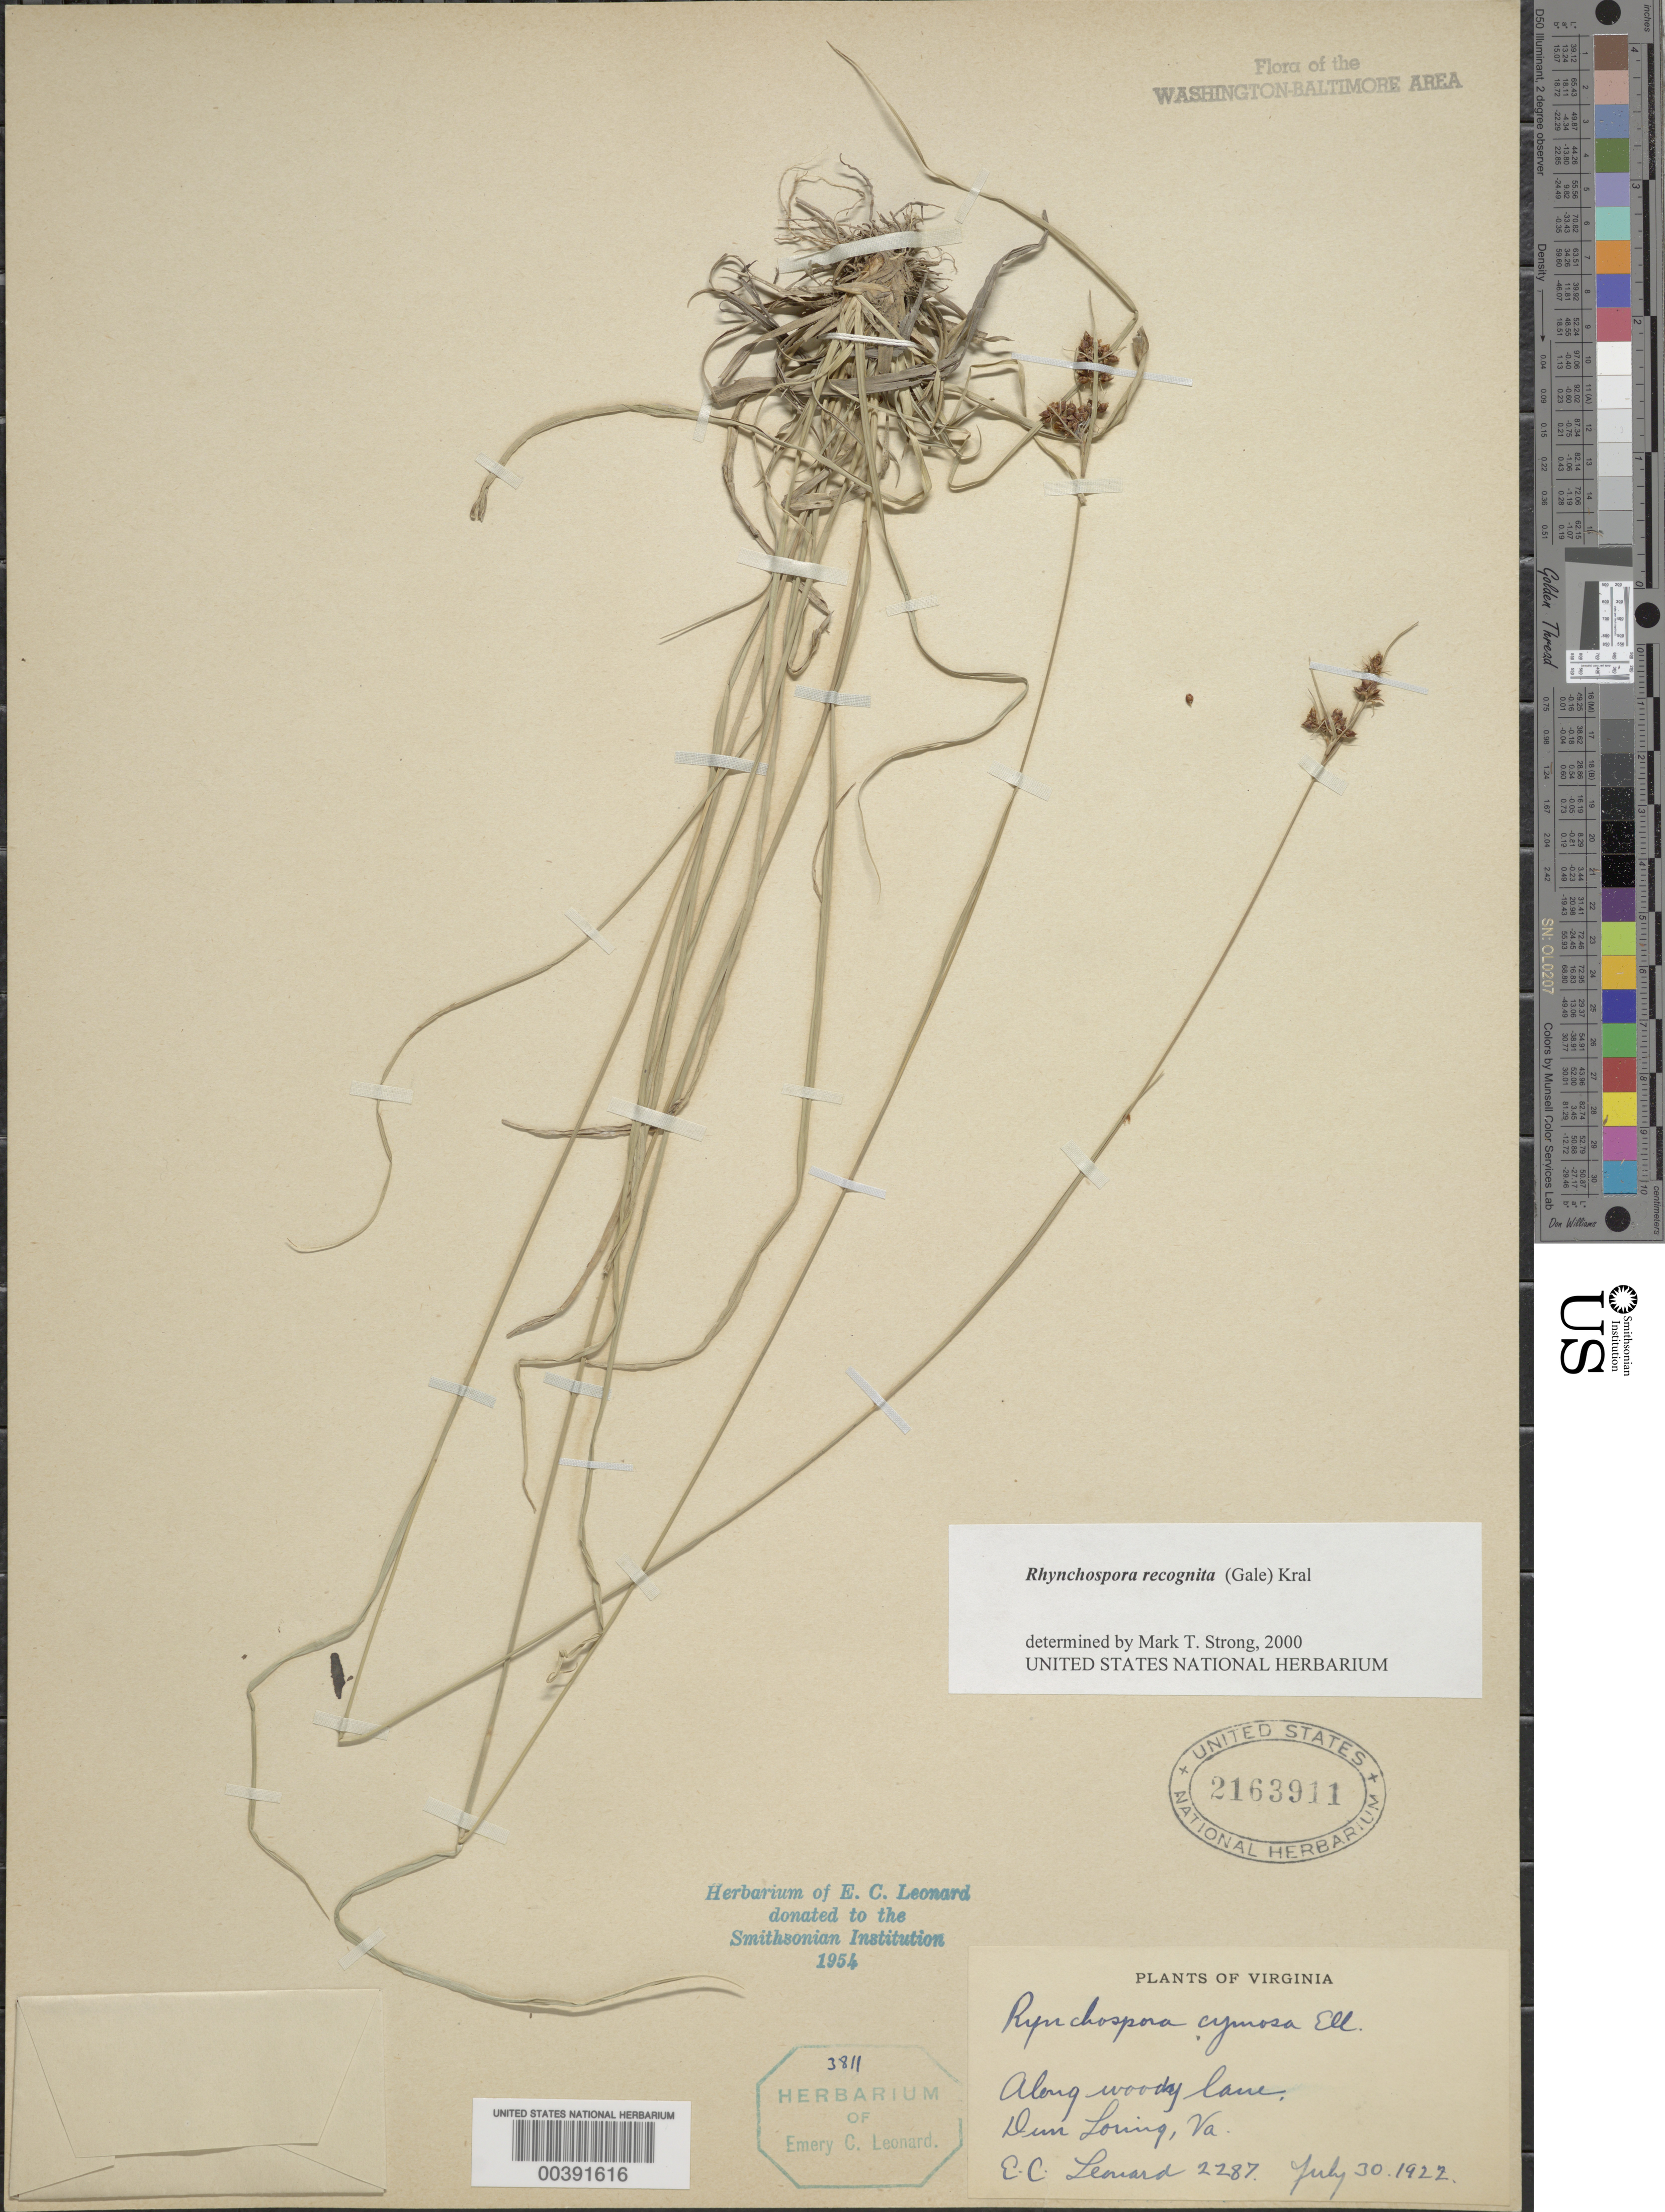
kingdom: Plantae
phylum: Tracheophyta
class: Liliopsida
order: Poales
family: Cyperaceae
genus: Rhynchospora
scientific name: Rhynchospora recognita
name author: (Gale) Kral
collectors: E. C. Leonard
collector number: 2287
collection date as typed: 30 Jul 1922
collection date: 1922-07-30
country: United States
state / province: Virginia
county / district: Fairfax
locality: Dun Loring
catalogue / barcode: US 2163911